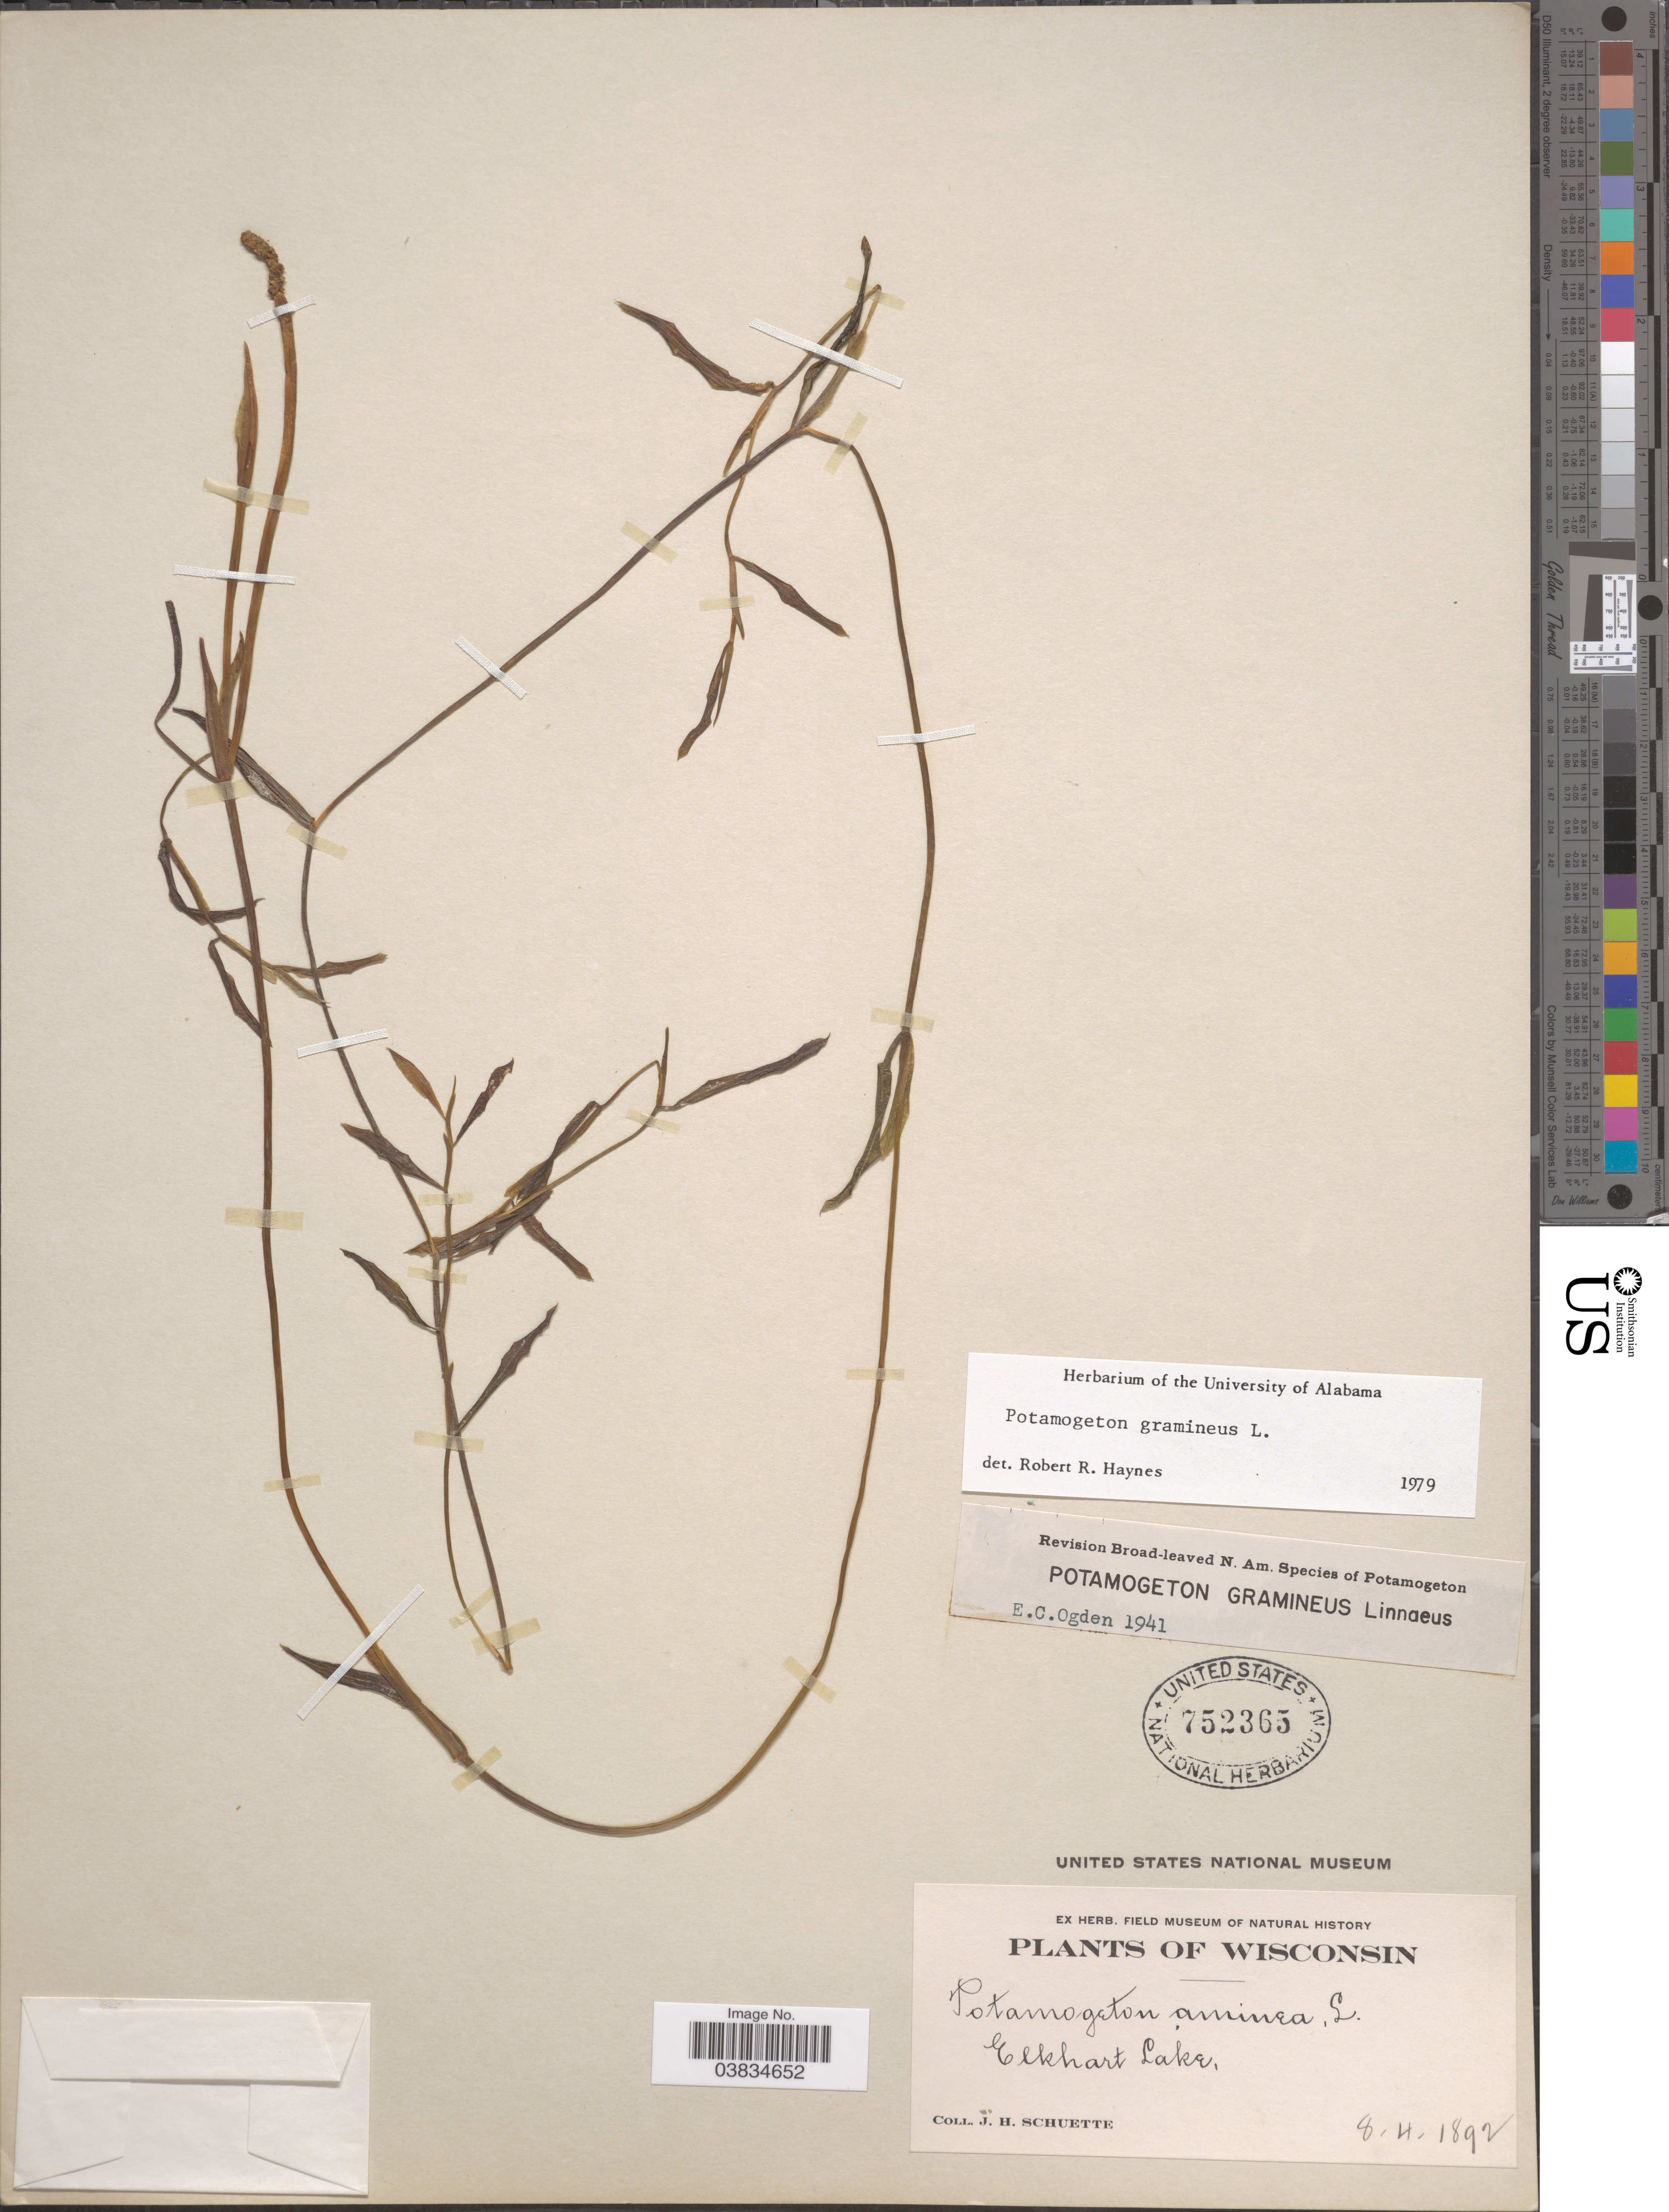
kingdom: Plantae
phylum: Tracheophyta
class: Liliopsida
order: Alismatales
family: Potamogetonaceae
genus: Potamogeton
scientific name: Potamogeton gramineus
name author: L.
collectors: J. H. Schuette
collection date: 1892-08-04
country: United States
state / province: Wisconsin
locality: Elkhart Lake.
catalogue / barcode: US 752365